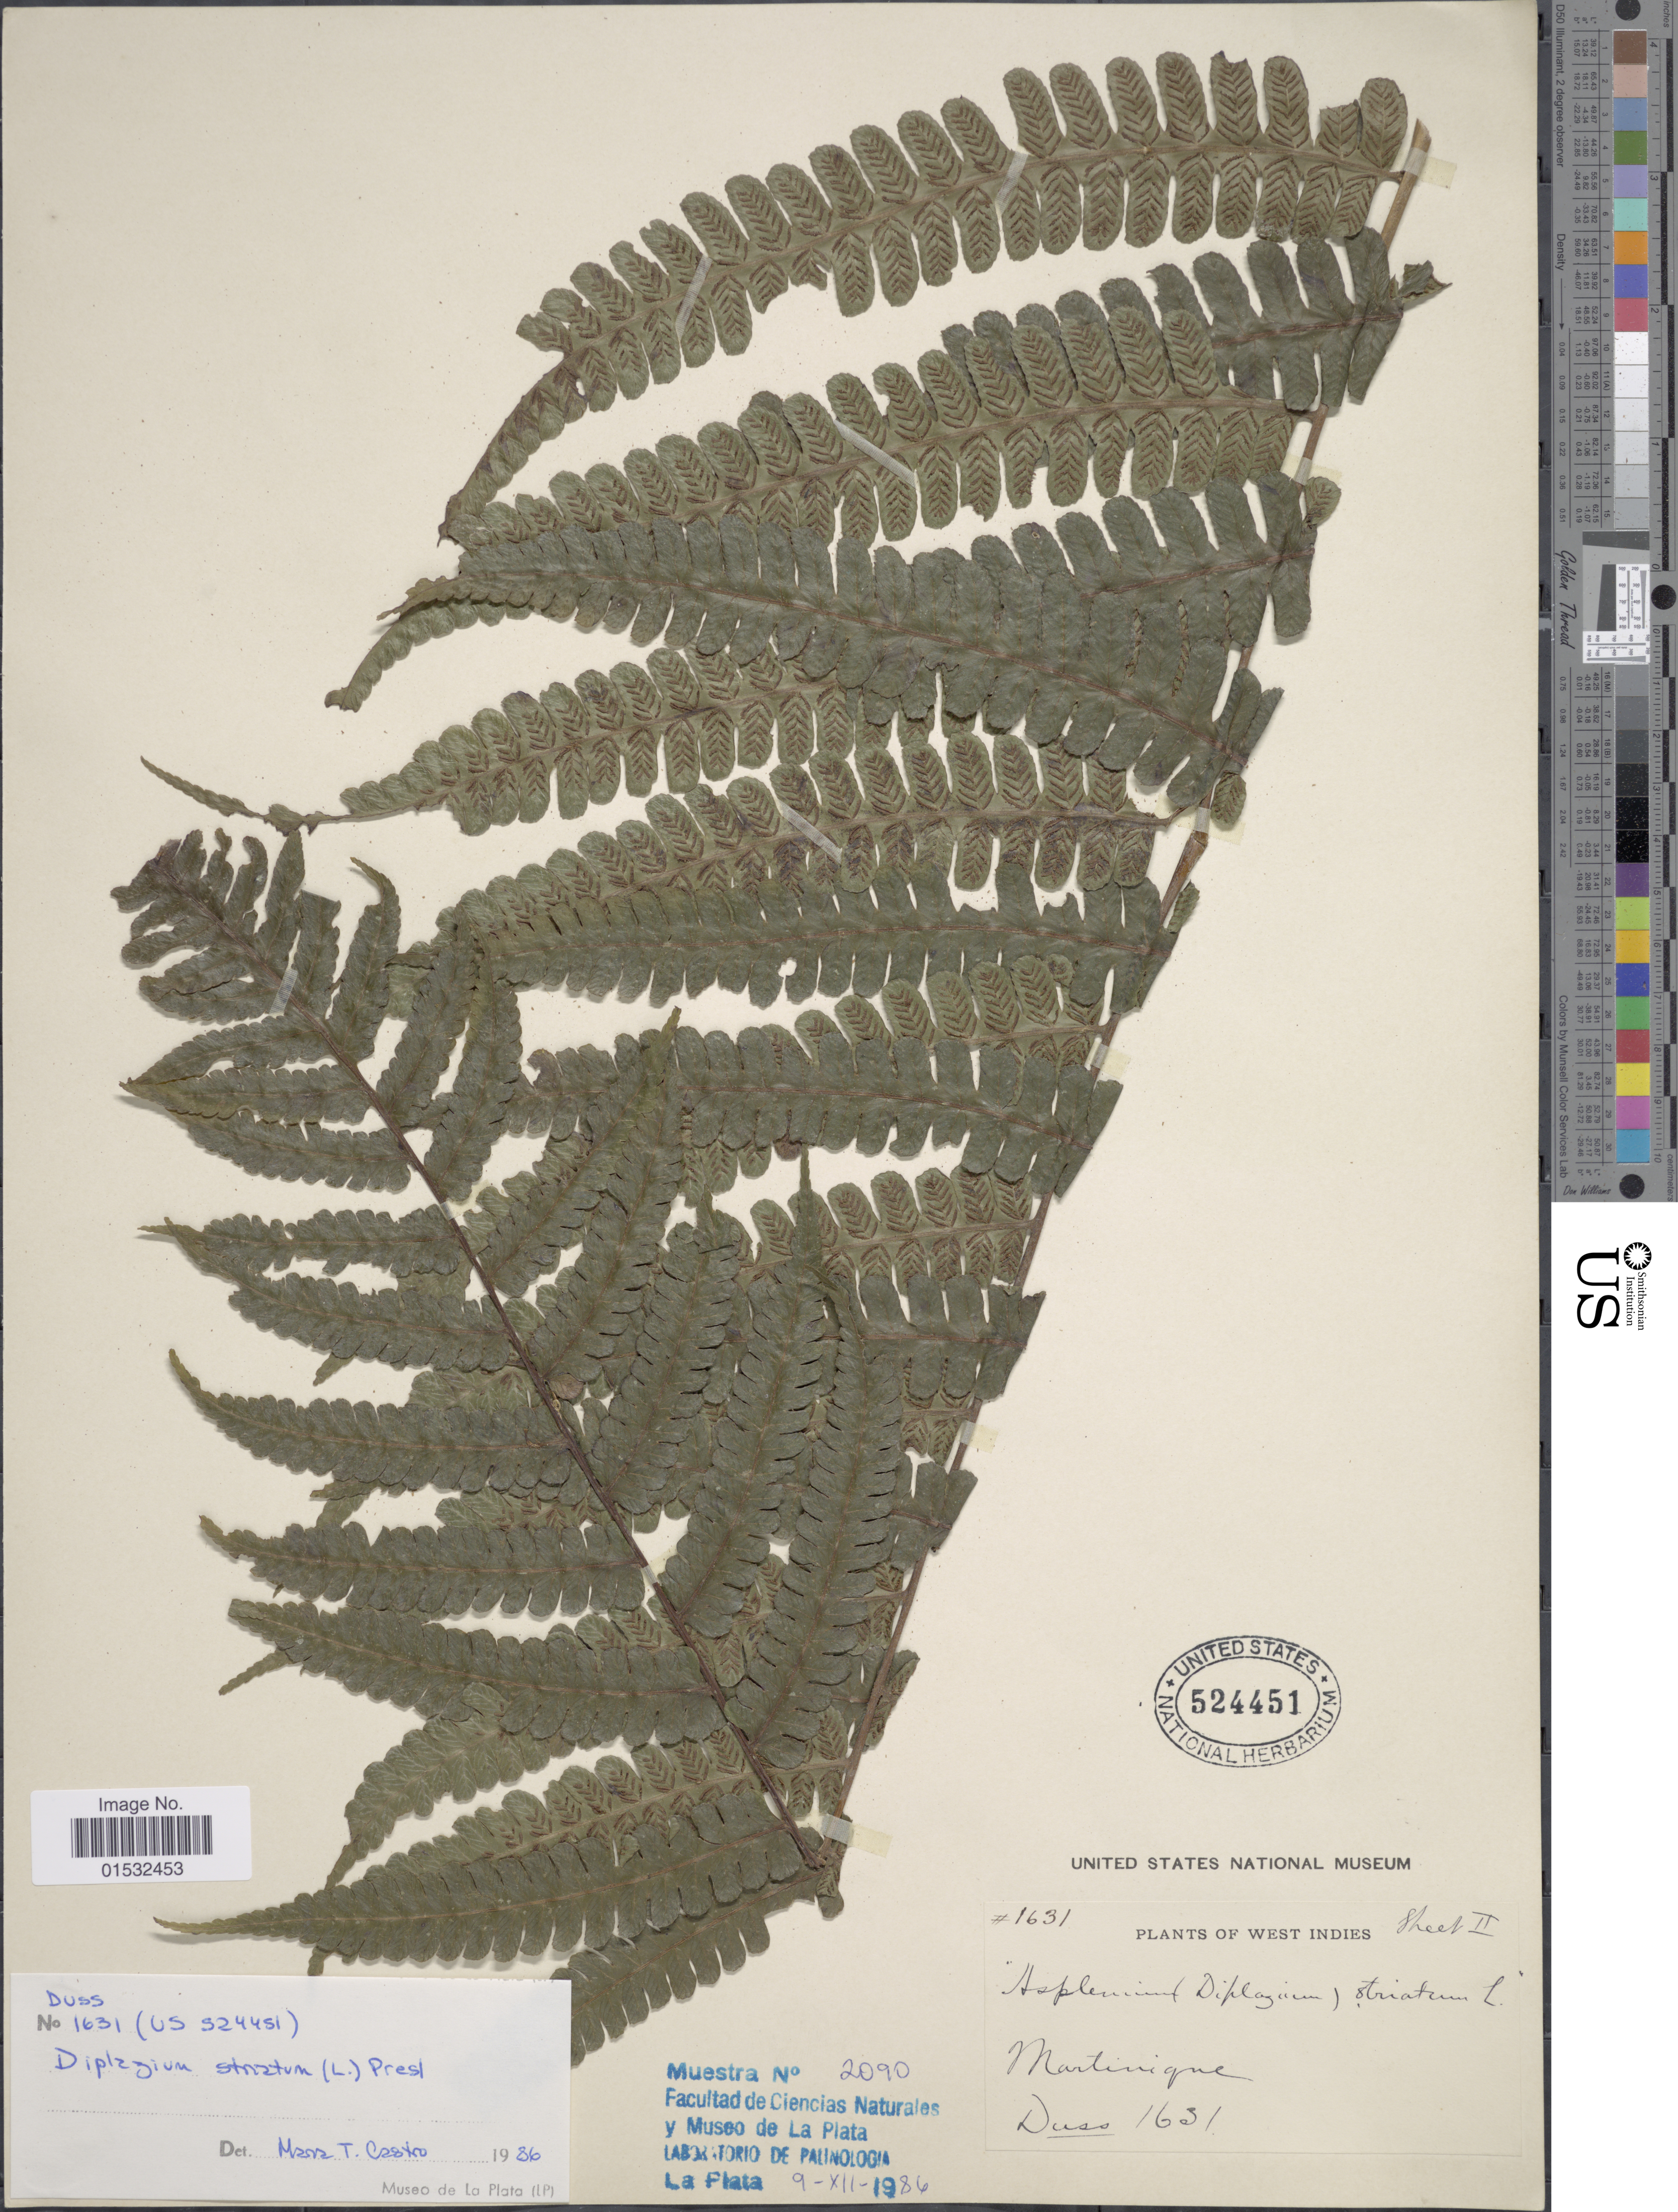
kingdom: Plantae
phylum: Tracheophyta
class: Polypodiopsida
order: Polypodiales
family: Athyriaceae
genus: Diplazium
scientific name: Diplazium striatum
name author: (L.) C. Presl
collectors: -. Duss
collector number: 1631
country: Martinique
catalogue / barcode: US 524451